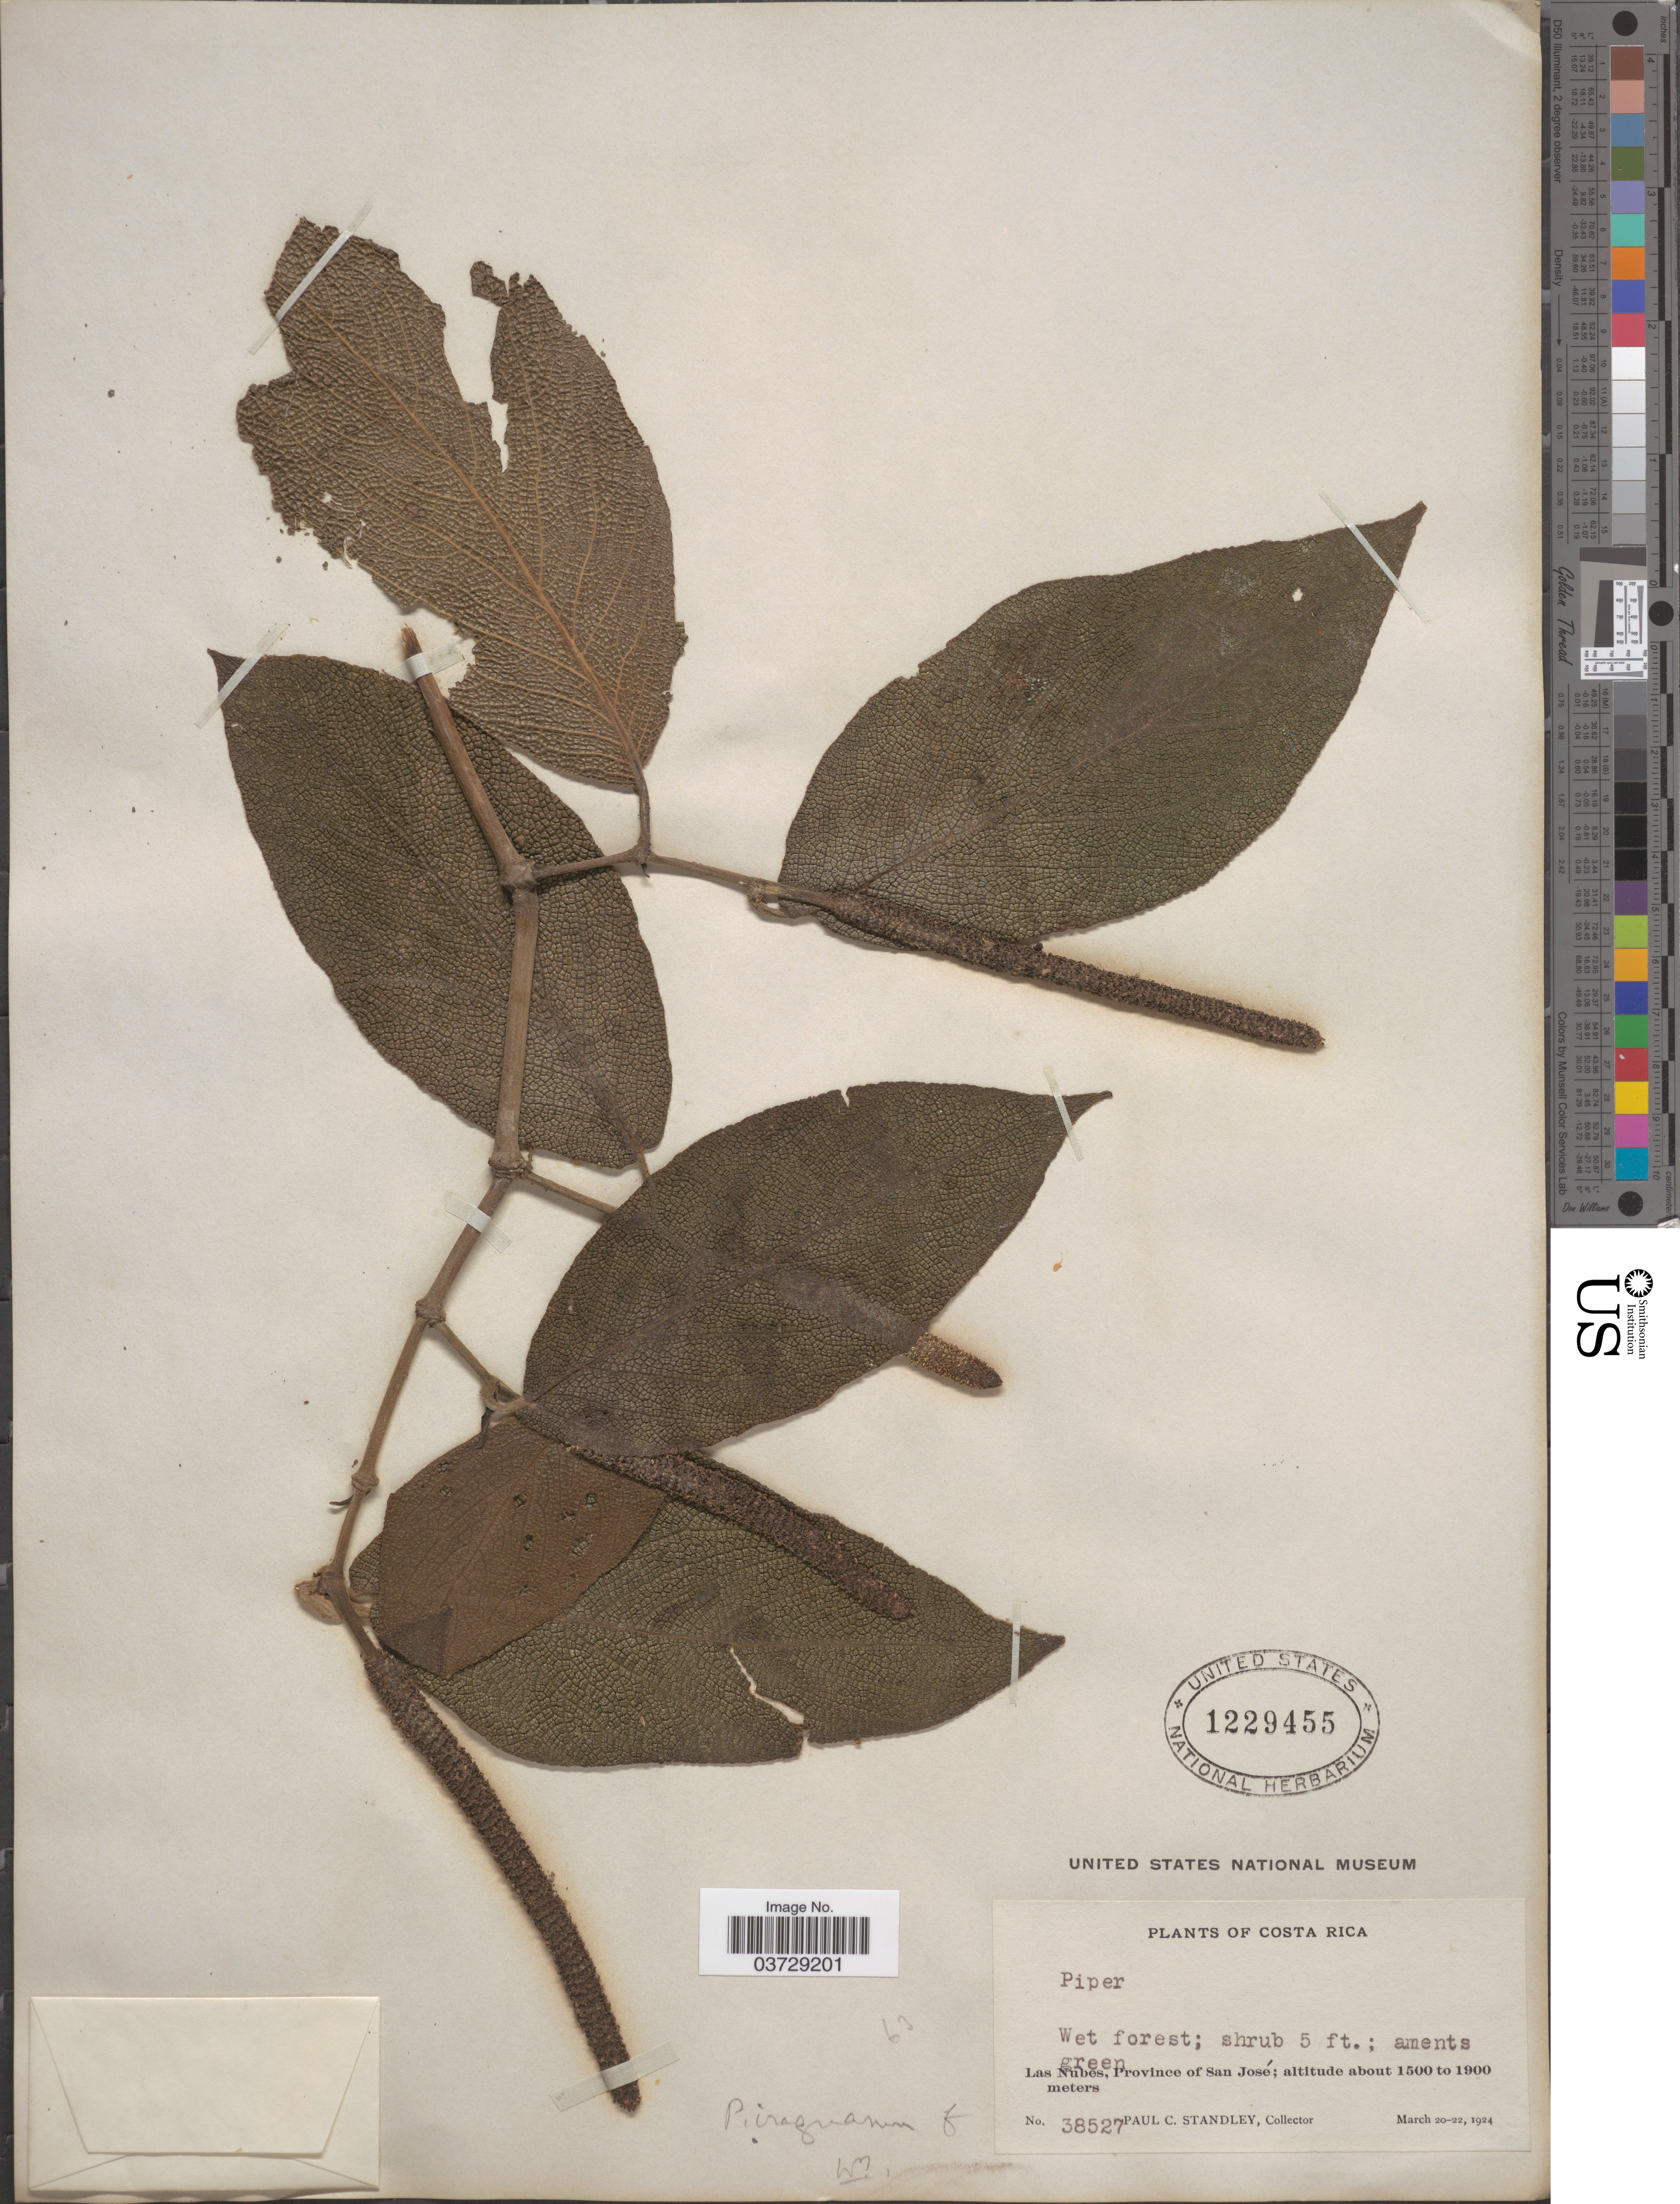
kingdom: Plantae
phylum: Tracheophyta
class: Magnoliopsida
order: Piperales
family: Piperaceae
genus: Piper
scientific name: Piper irazuanum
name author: C. DC.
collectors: P. C. Standley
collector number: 38527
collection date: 1924-03-20/1924-03-22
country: Costa Rica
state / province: San José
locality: Las Nubes.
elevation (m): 1500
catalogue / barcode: US 1229455